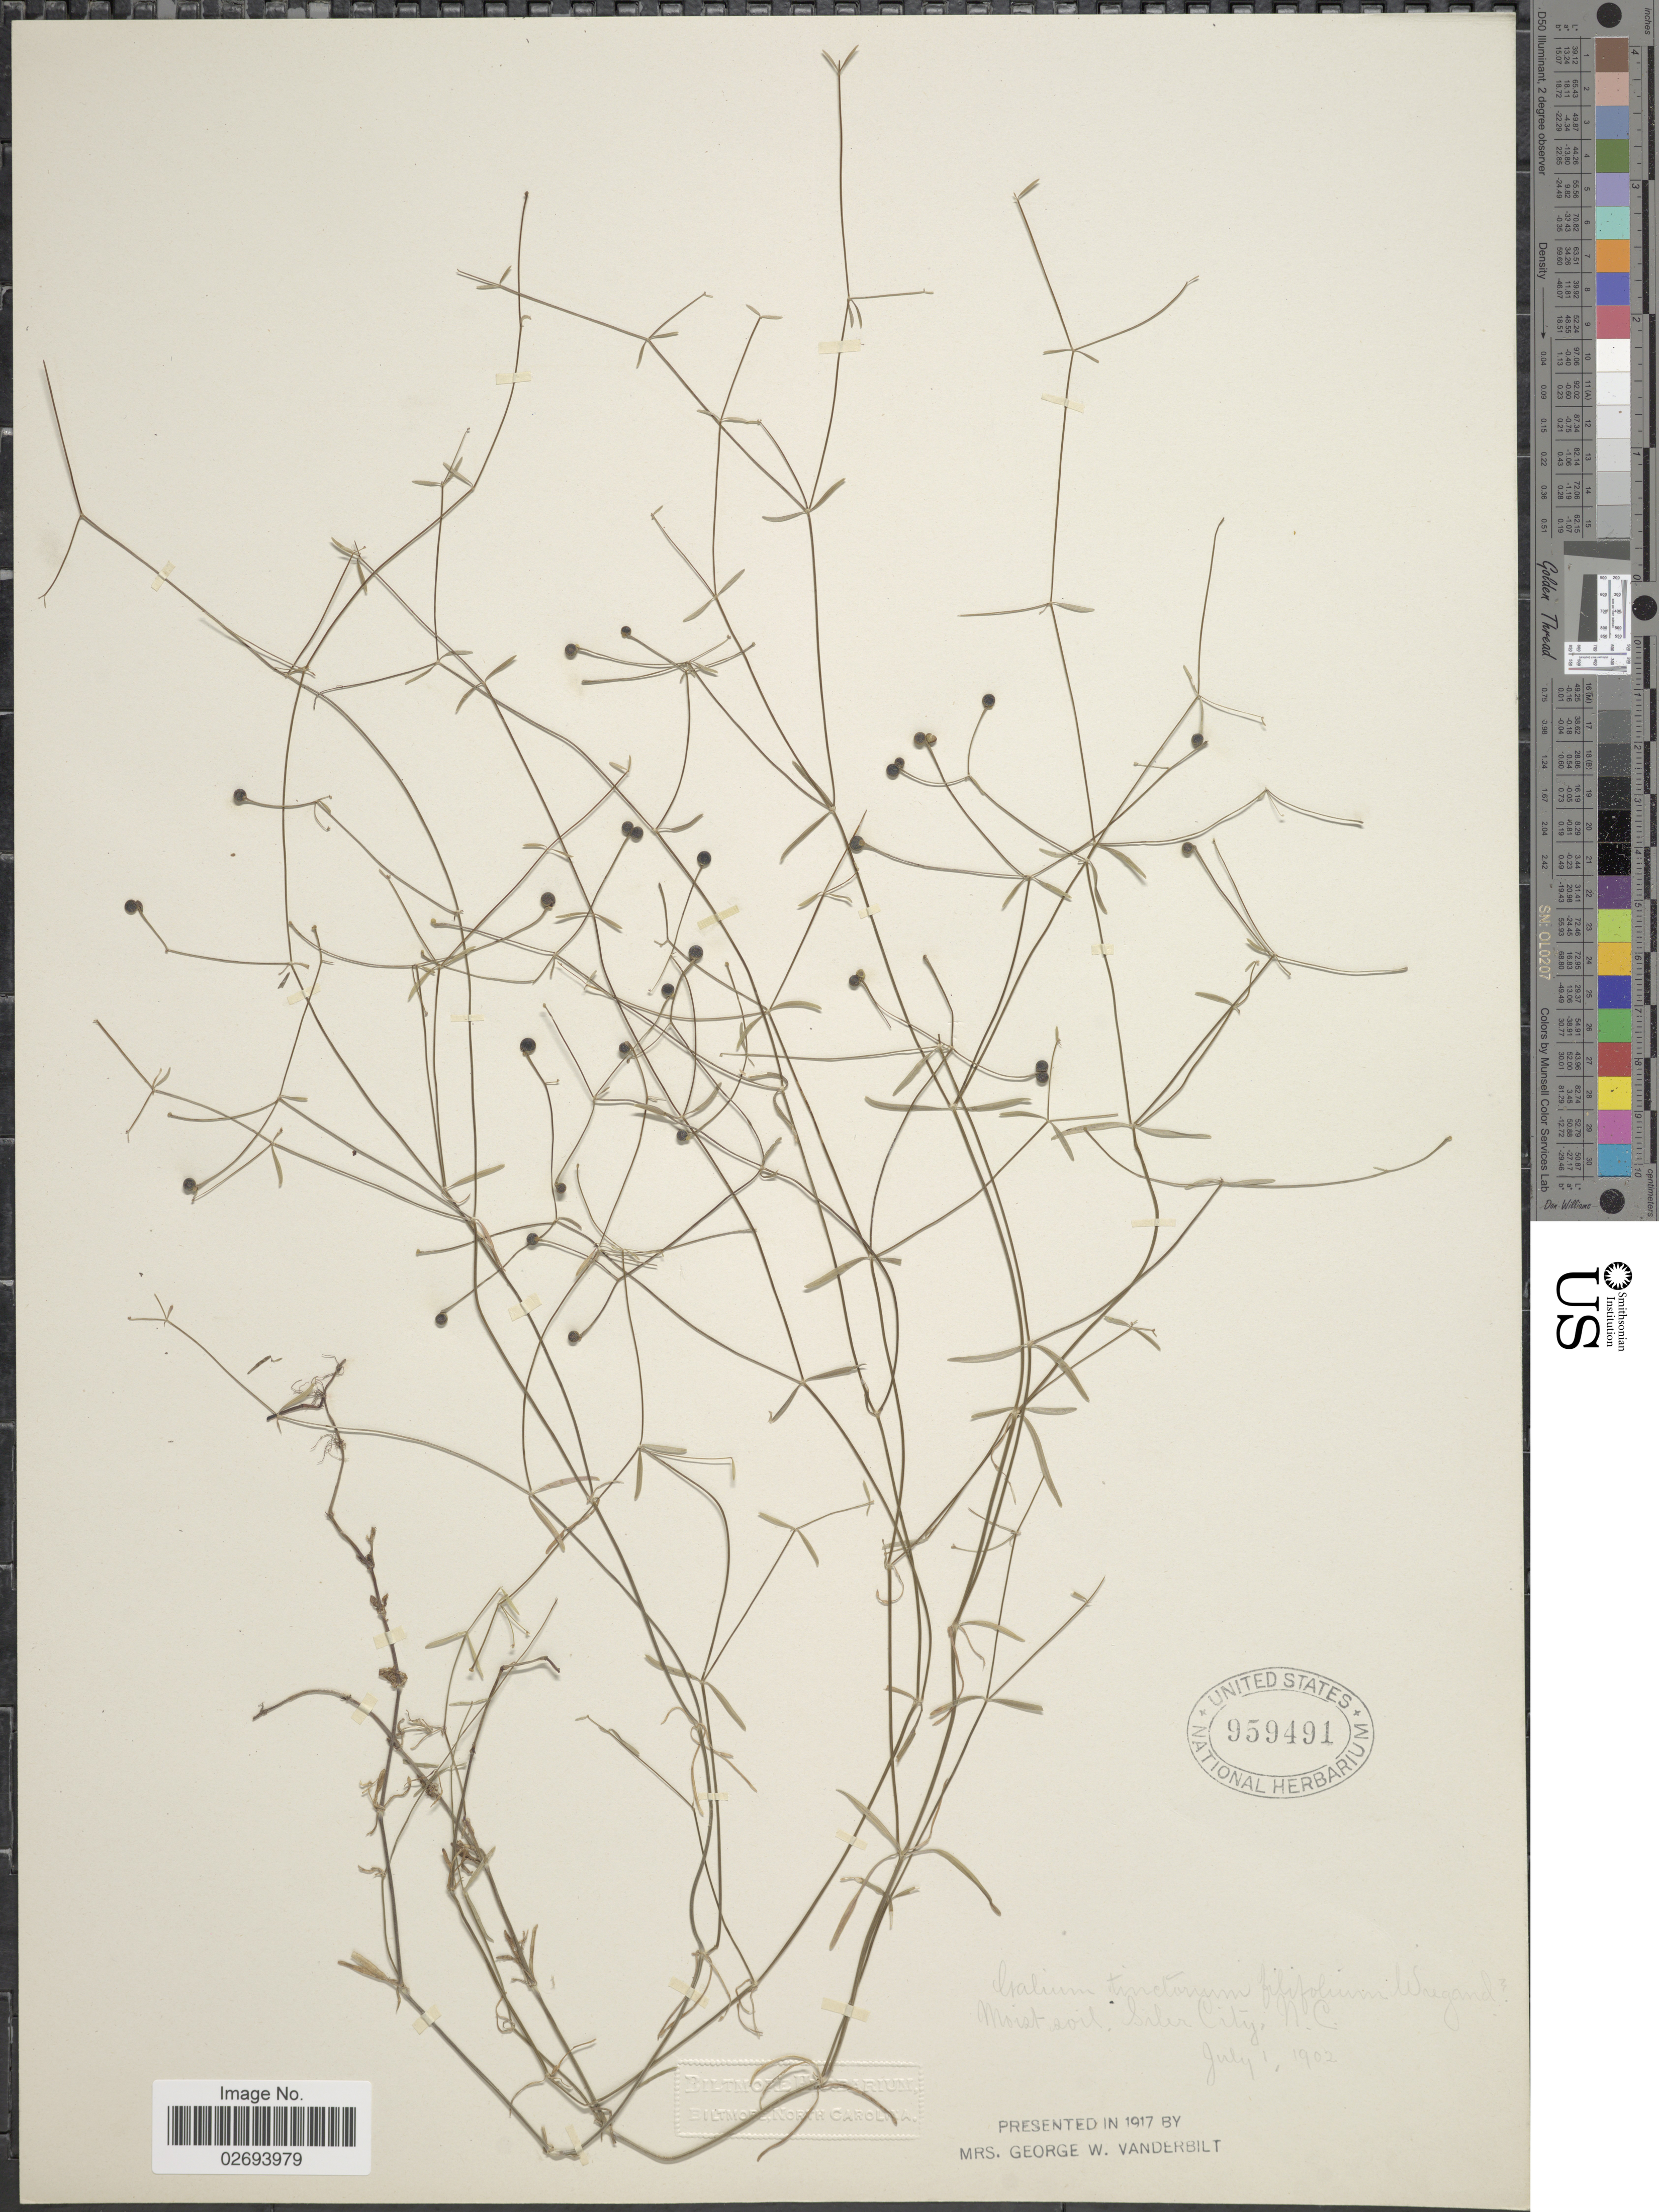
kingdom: Plantae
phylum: Tracheophyta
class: Magnoliopsida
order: Gentianales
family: Rubiaceae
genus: Galium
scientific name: Galium tinctorium var. filifolium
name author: Wiegand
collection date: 1902-07-01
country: United States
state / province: North Carolina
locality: Moist soil, Siler City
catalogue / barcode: US 959491